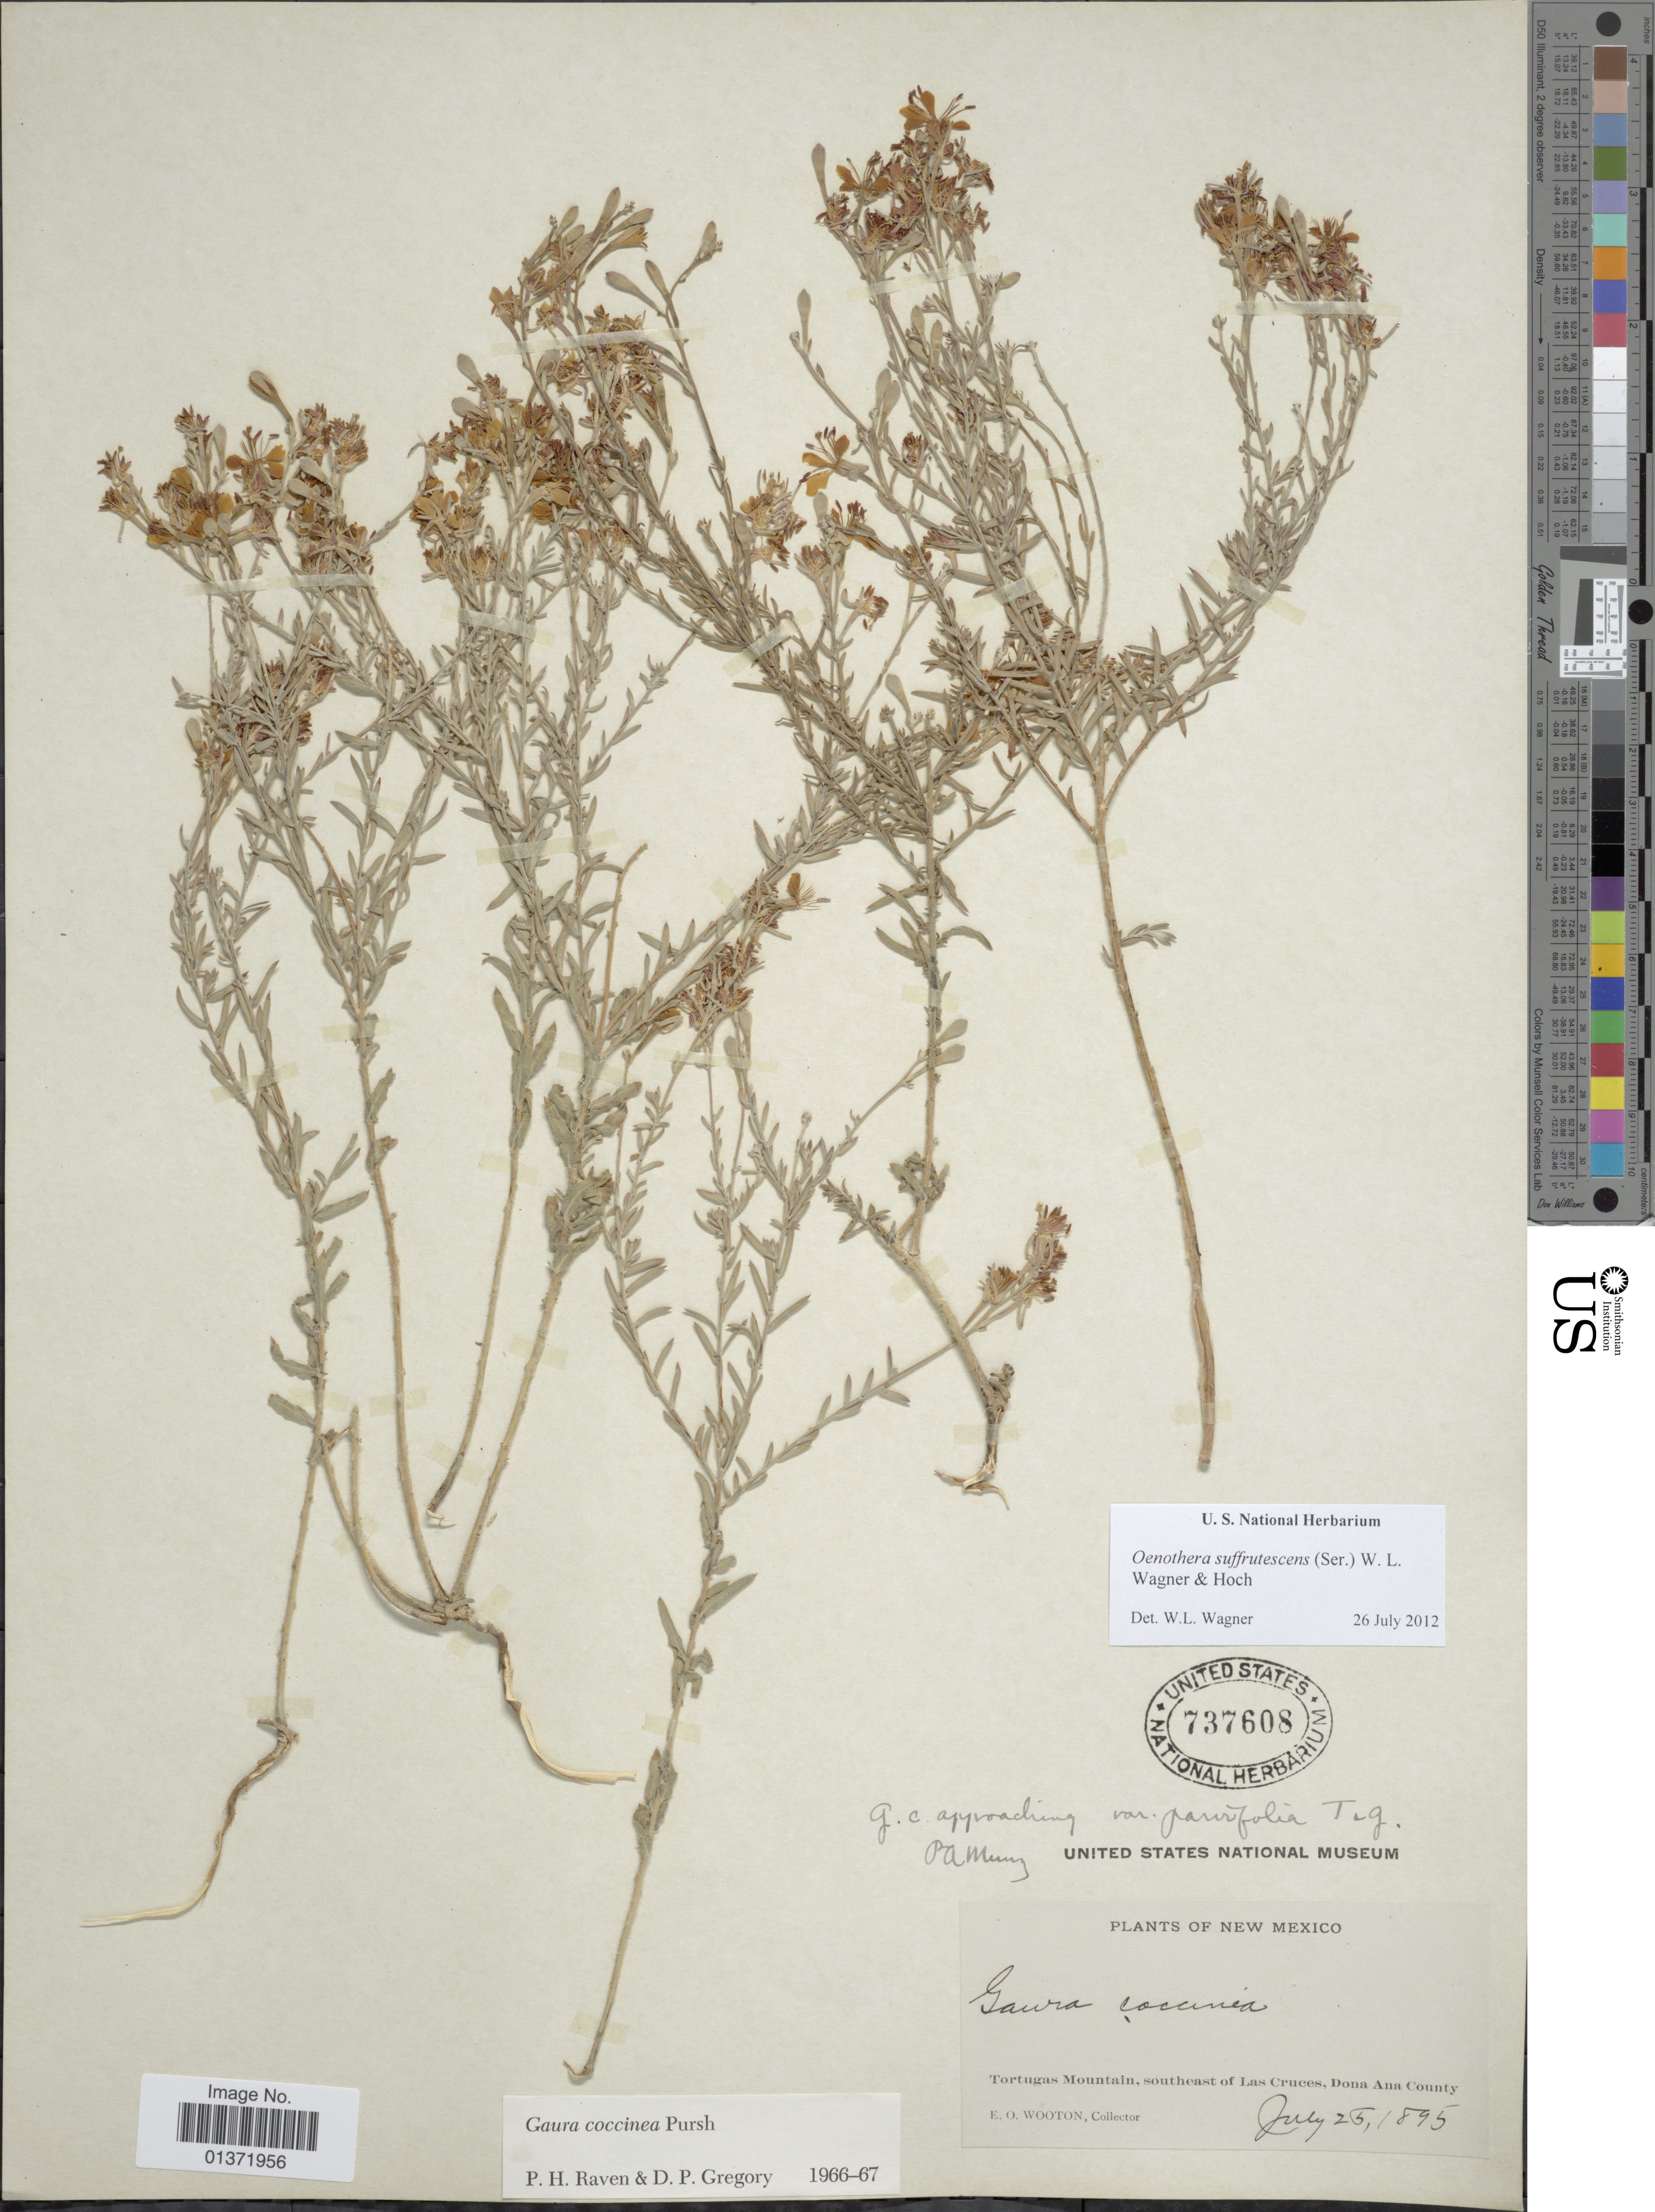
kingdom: Plantae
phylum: Tracheophyta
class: Magnoliopsida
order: Myrtales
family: Onagraceae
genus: Oenothera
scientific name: Oenothera suffrutescens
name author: (Ser.) W.L. Wagner & Hoch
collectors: E. O. Wooton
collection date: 1895-07-25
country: United States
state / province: New Mexico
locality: Tortugas Mountain, southeast of Las Cruces, Dona Ana County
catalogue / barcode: US 737608